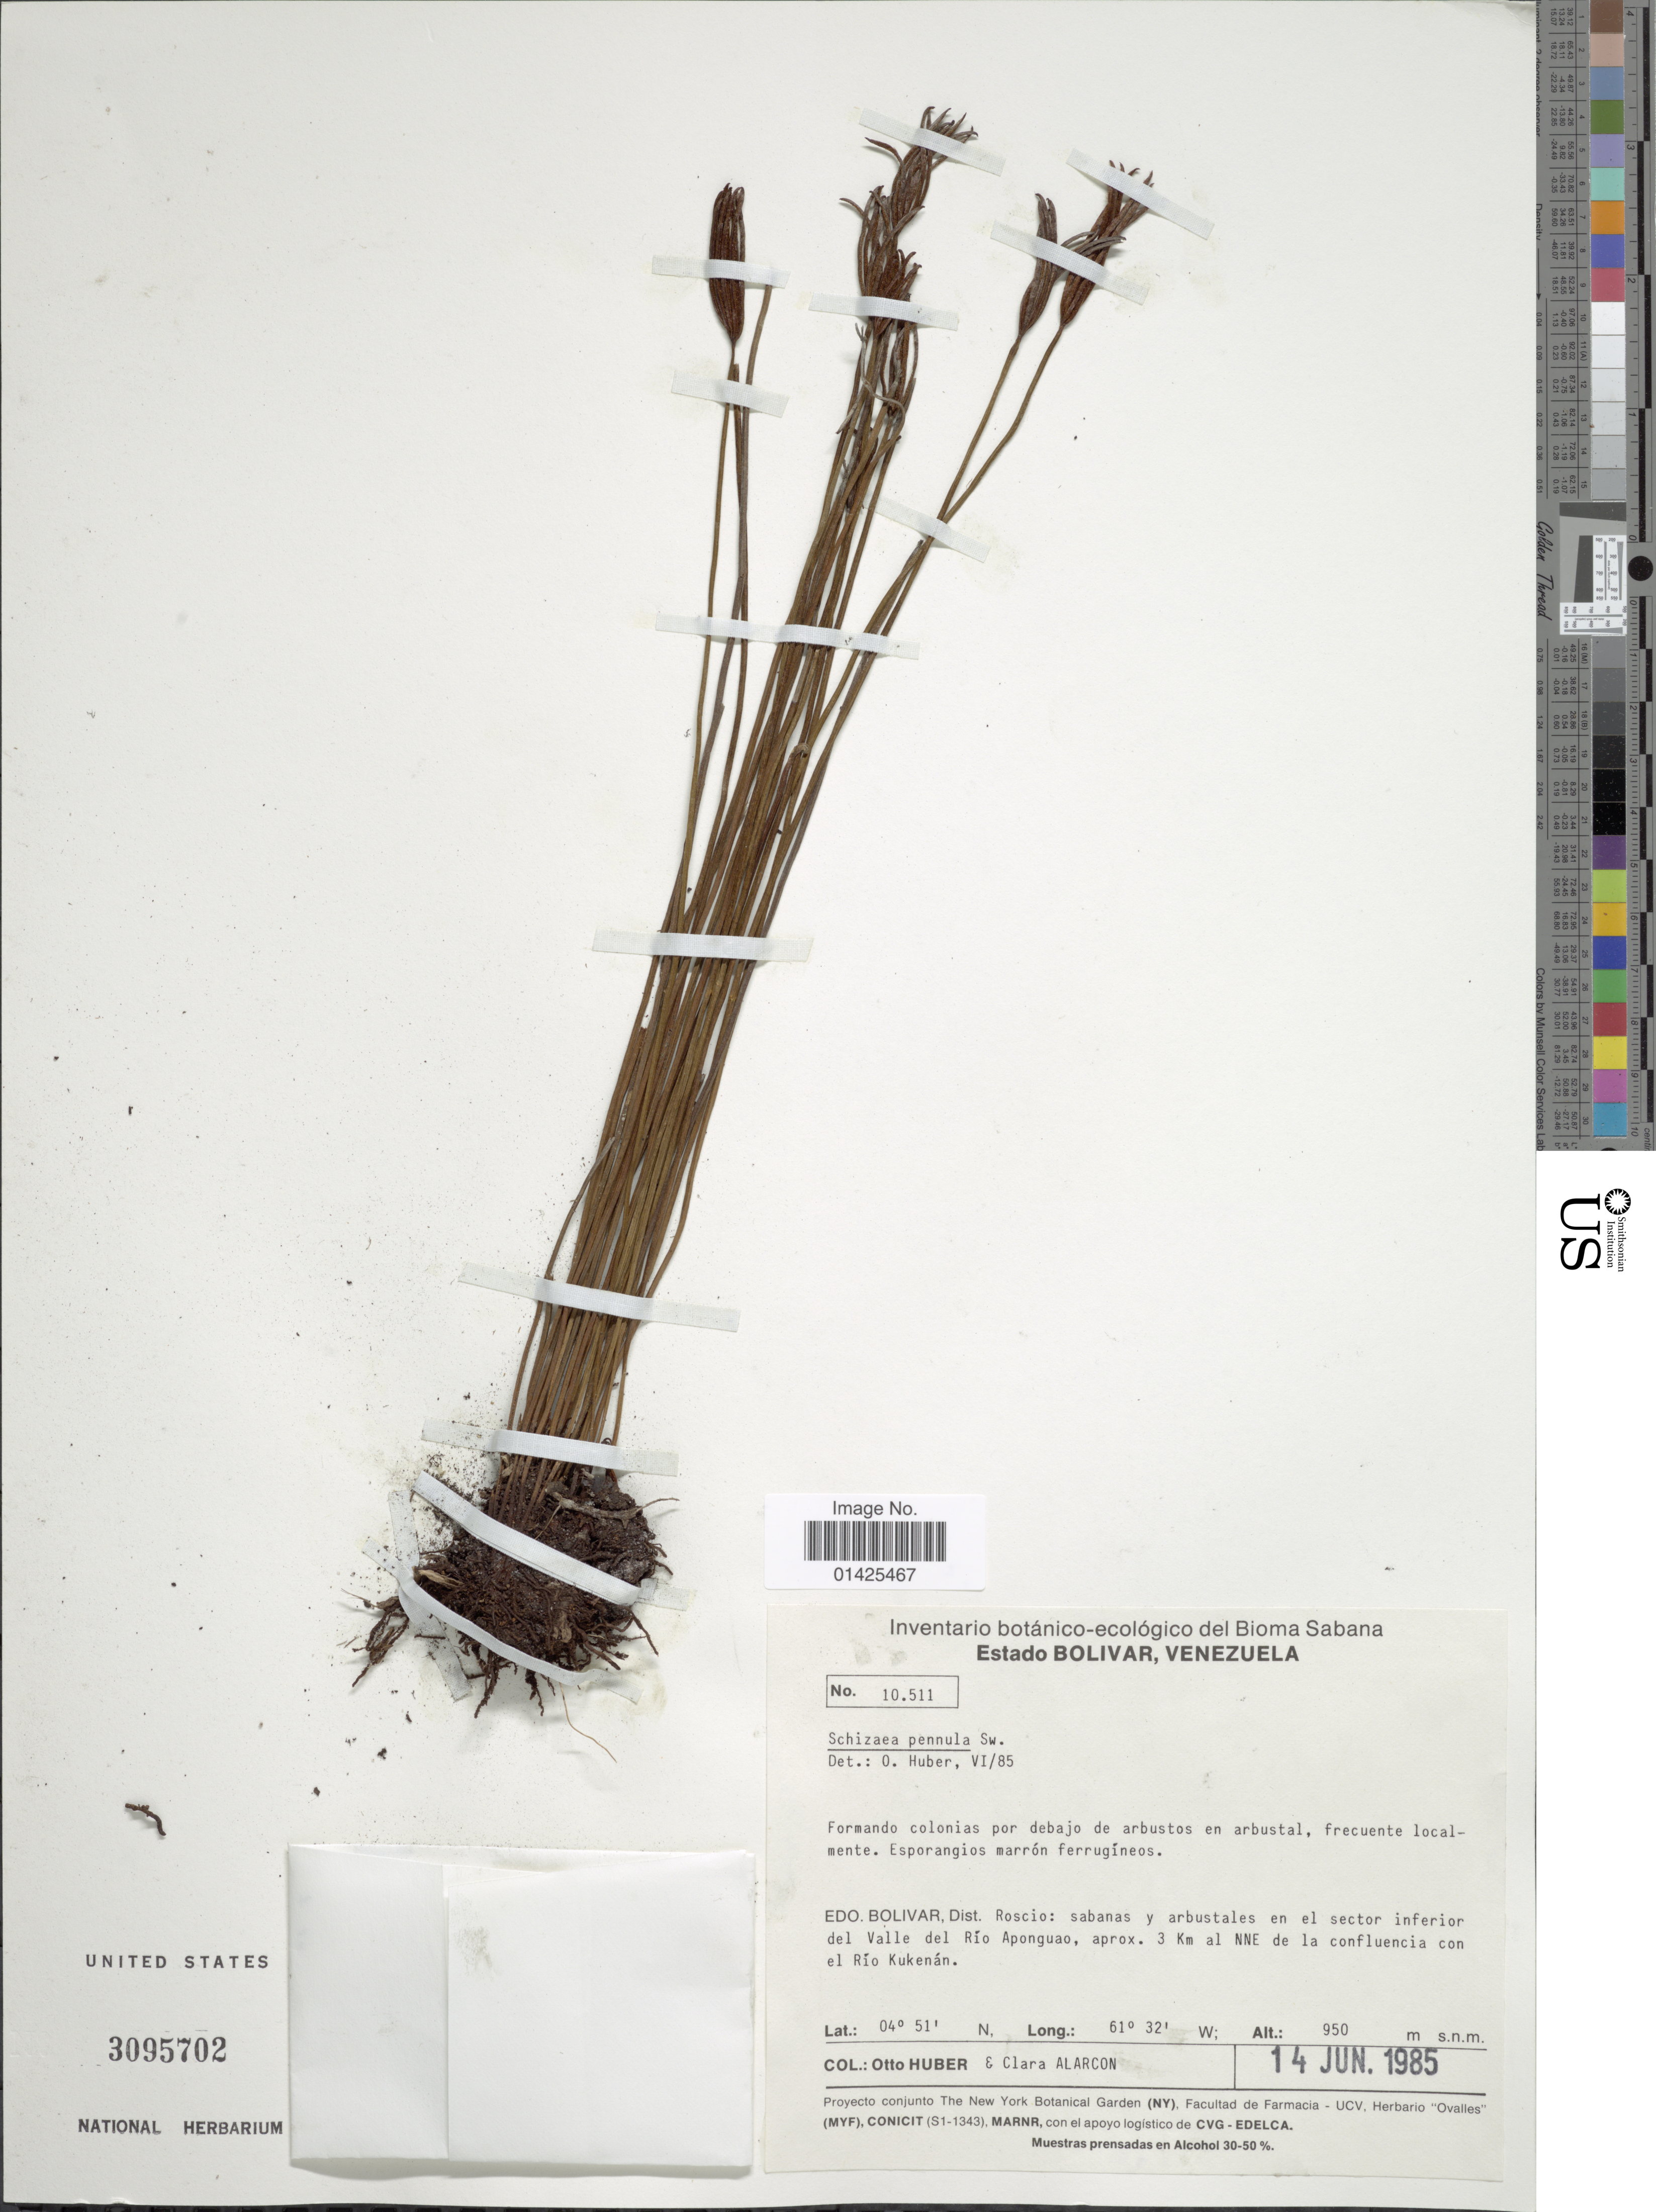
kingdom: Plantae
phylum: Tracheophyta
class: Polypodiopsida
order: Schizaeales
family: Schizaeaceae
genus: Actinostachys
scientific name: Actinostachys pennula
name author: (Sw.) Hook.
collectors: O. Huber & C. Alarcon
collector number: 10.511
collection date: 1985-06-14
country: Venezuela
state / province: Bolivar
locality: Edo Bolivar, Dist. Roscio: sabanas y arbustales en el sector inferior del Valle del Rio Aponguao, aprox. 3 km al NNE de la confluencia con el Rio Kukenan.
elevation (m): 950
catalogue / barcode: US 3095702